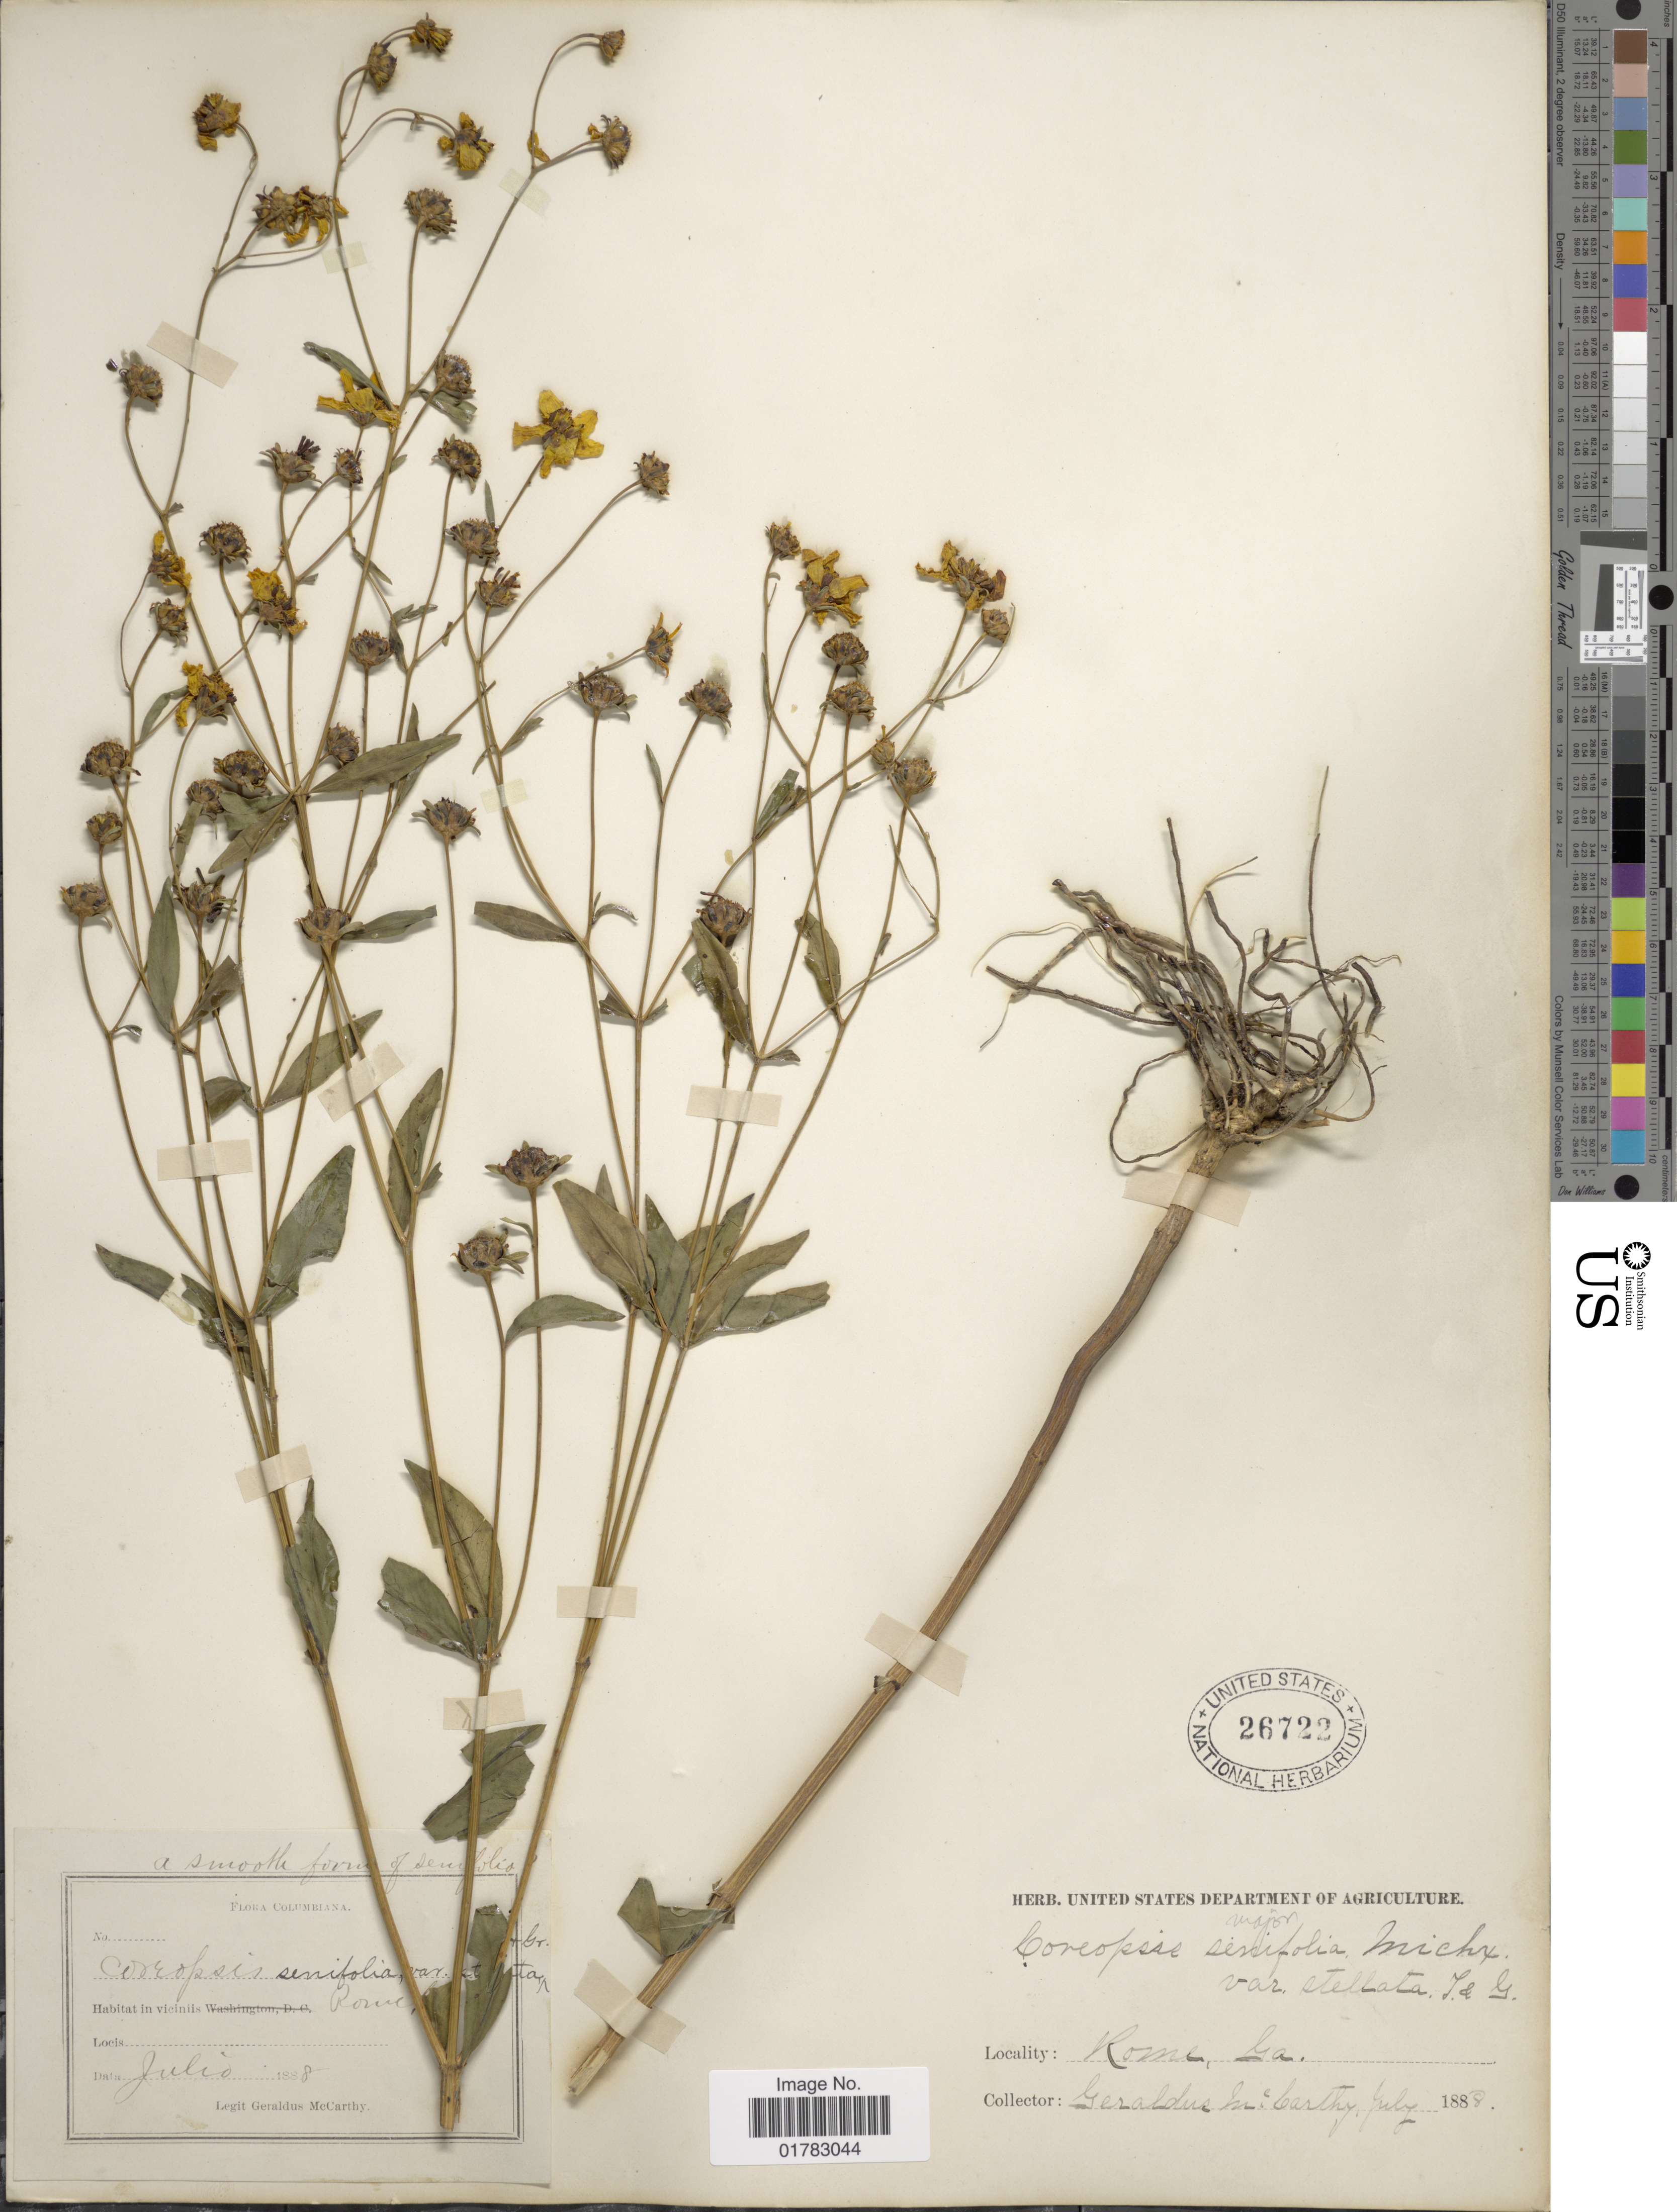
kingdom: Plantae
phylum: Tracheophyta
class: Magnoliopsida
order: Asterales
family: Asteraceae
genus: Coreopsis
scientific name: Coreopsis major var. stellata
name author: (Nutt.) Torr. & A. Gray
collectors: M. McCarthy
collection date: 1888-07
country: United States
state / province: Georgia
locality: Rome, in viciniis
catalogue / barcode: US 26722